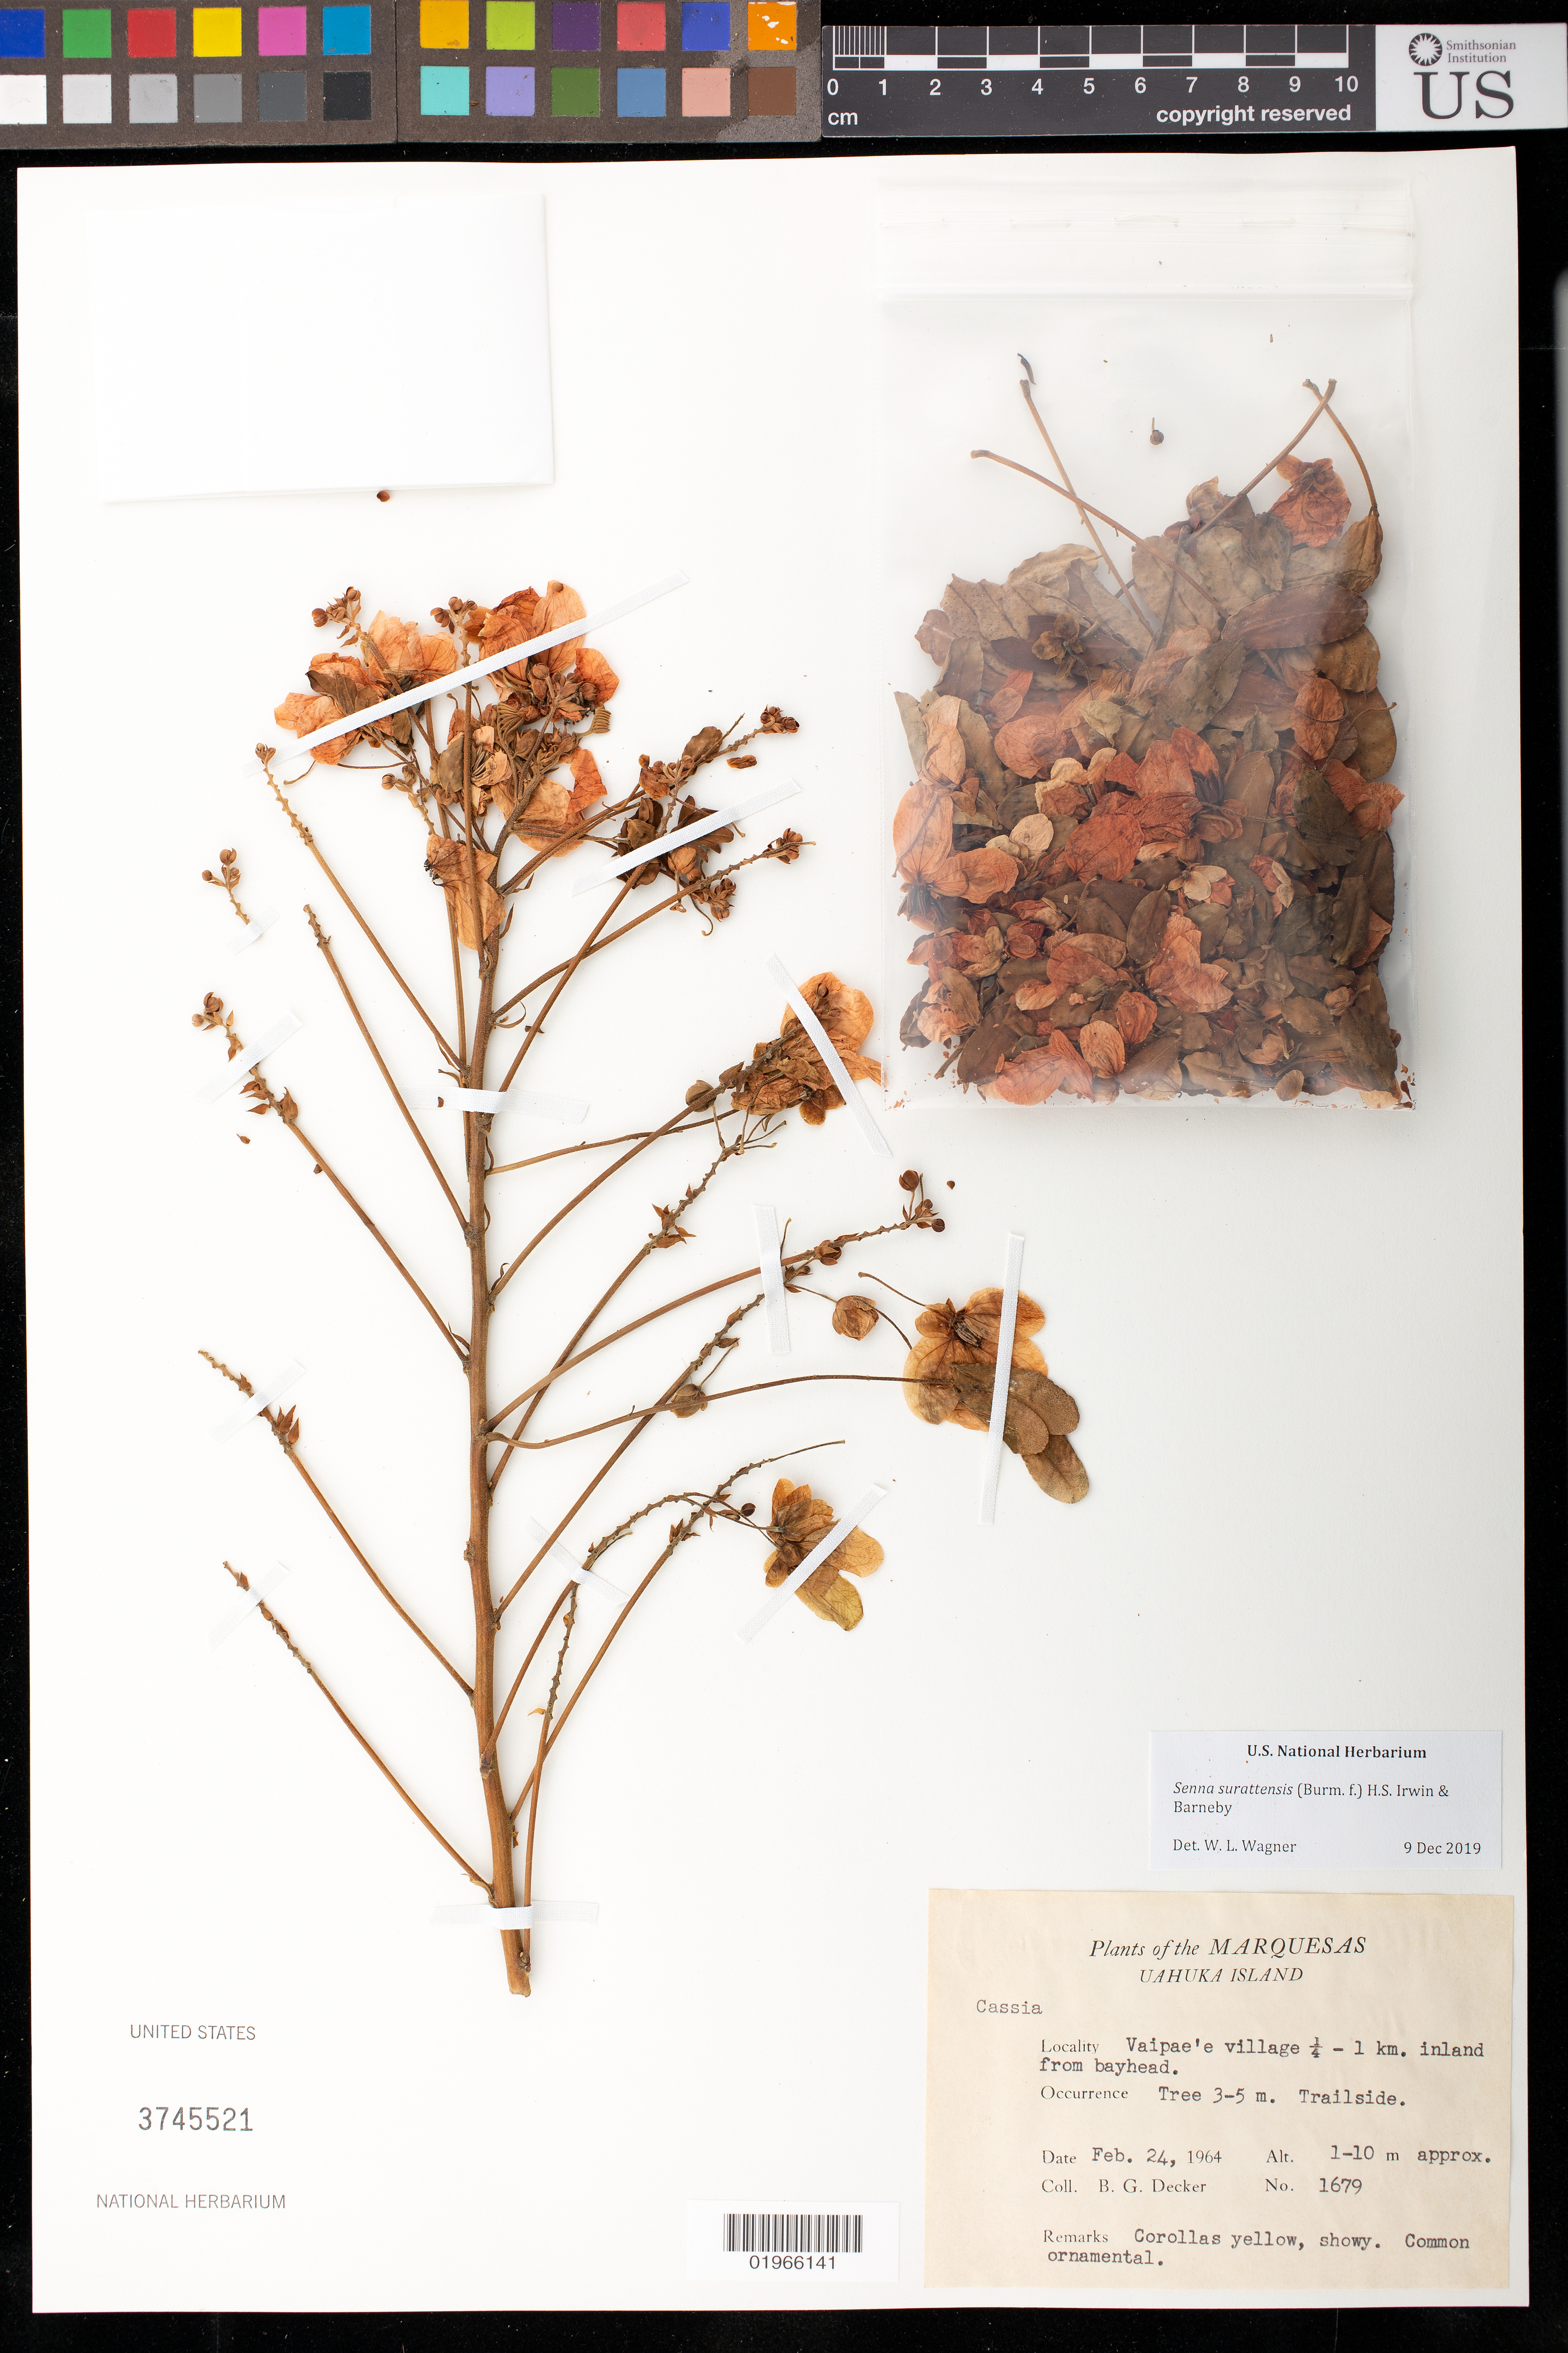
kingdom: Plantae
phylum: Tracheophyta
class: Magnoliopsida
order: Fabales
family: Fabaceae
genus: Senna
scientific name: Senna surattensis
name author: (Burm. f.) H.S. Irwin & Barneby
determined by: Wagner, W. L., (BOT), Smithsonian Institution - National Museum of Natural History (UNITED STATES)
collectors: B. G. Decker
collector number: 1679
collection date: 1964-02-24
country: French Polynesia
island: Ua Huka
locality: Vaipae'e village, 0.25-1 km inland from bayhead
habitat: Trailside; common ornamental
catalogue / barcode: US 3745521